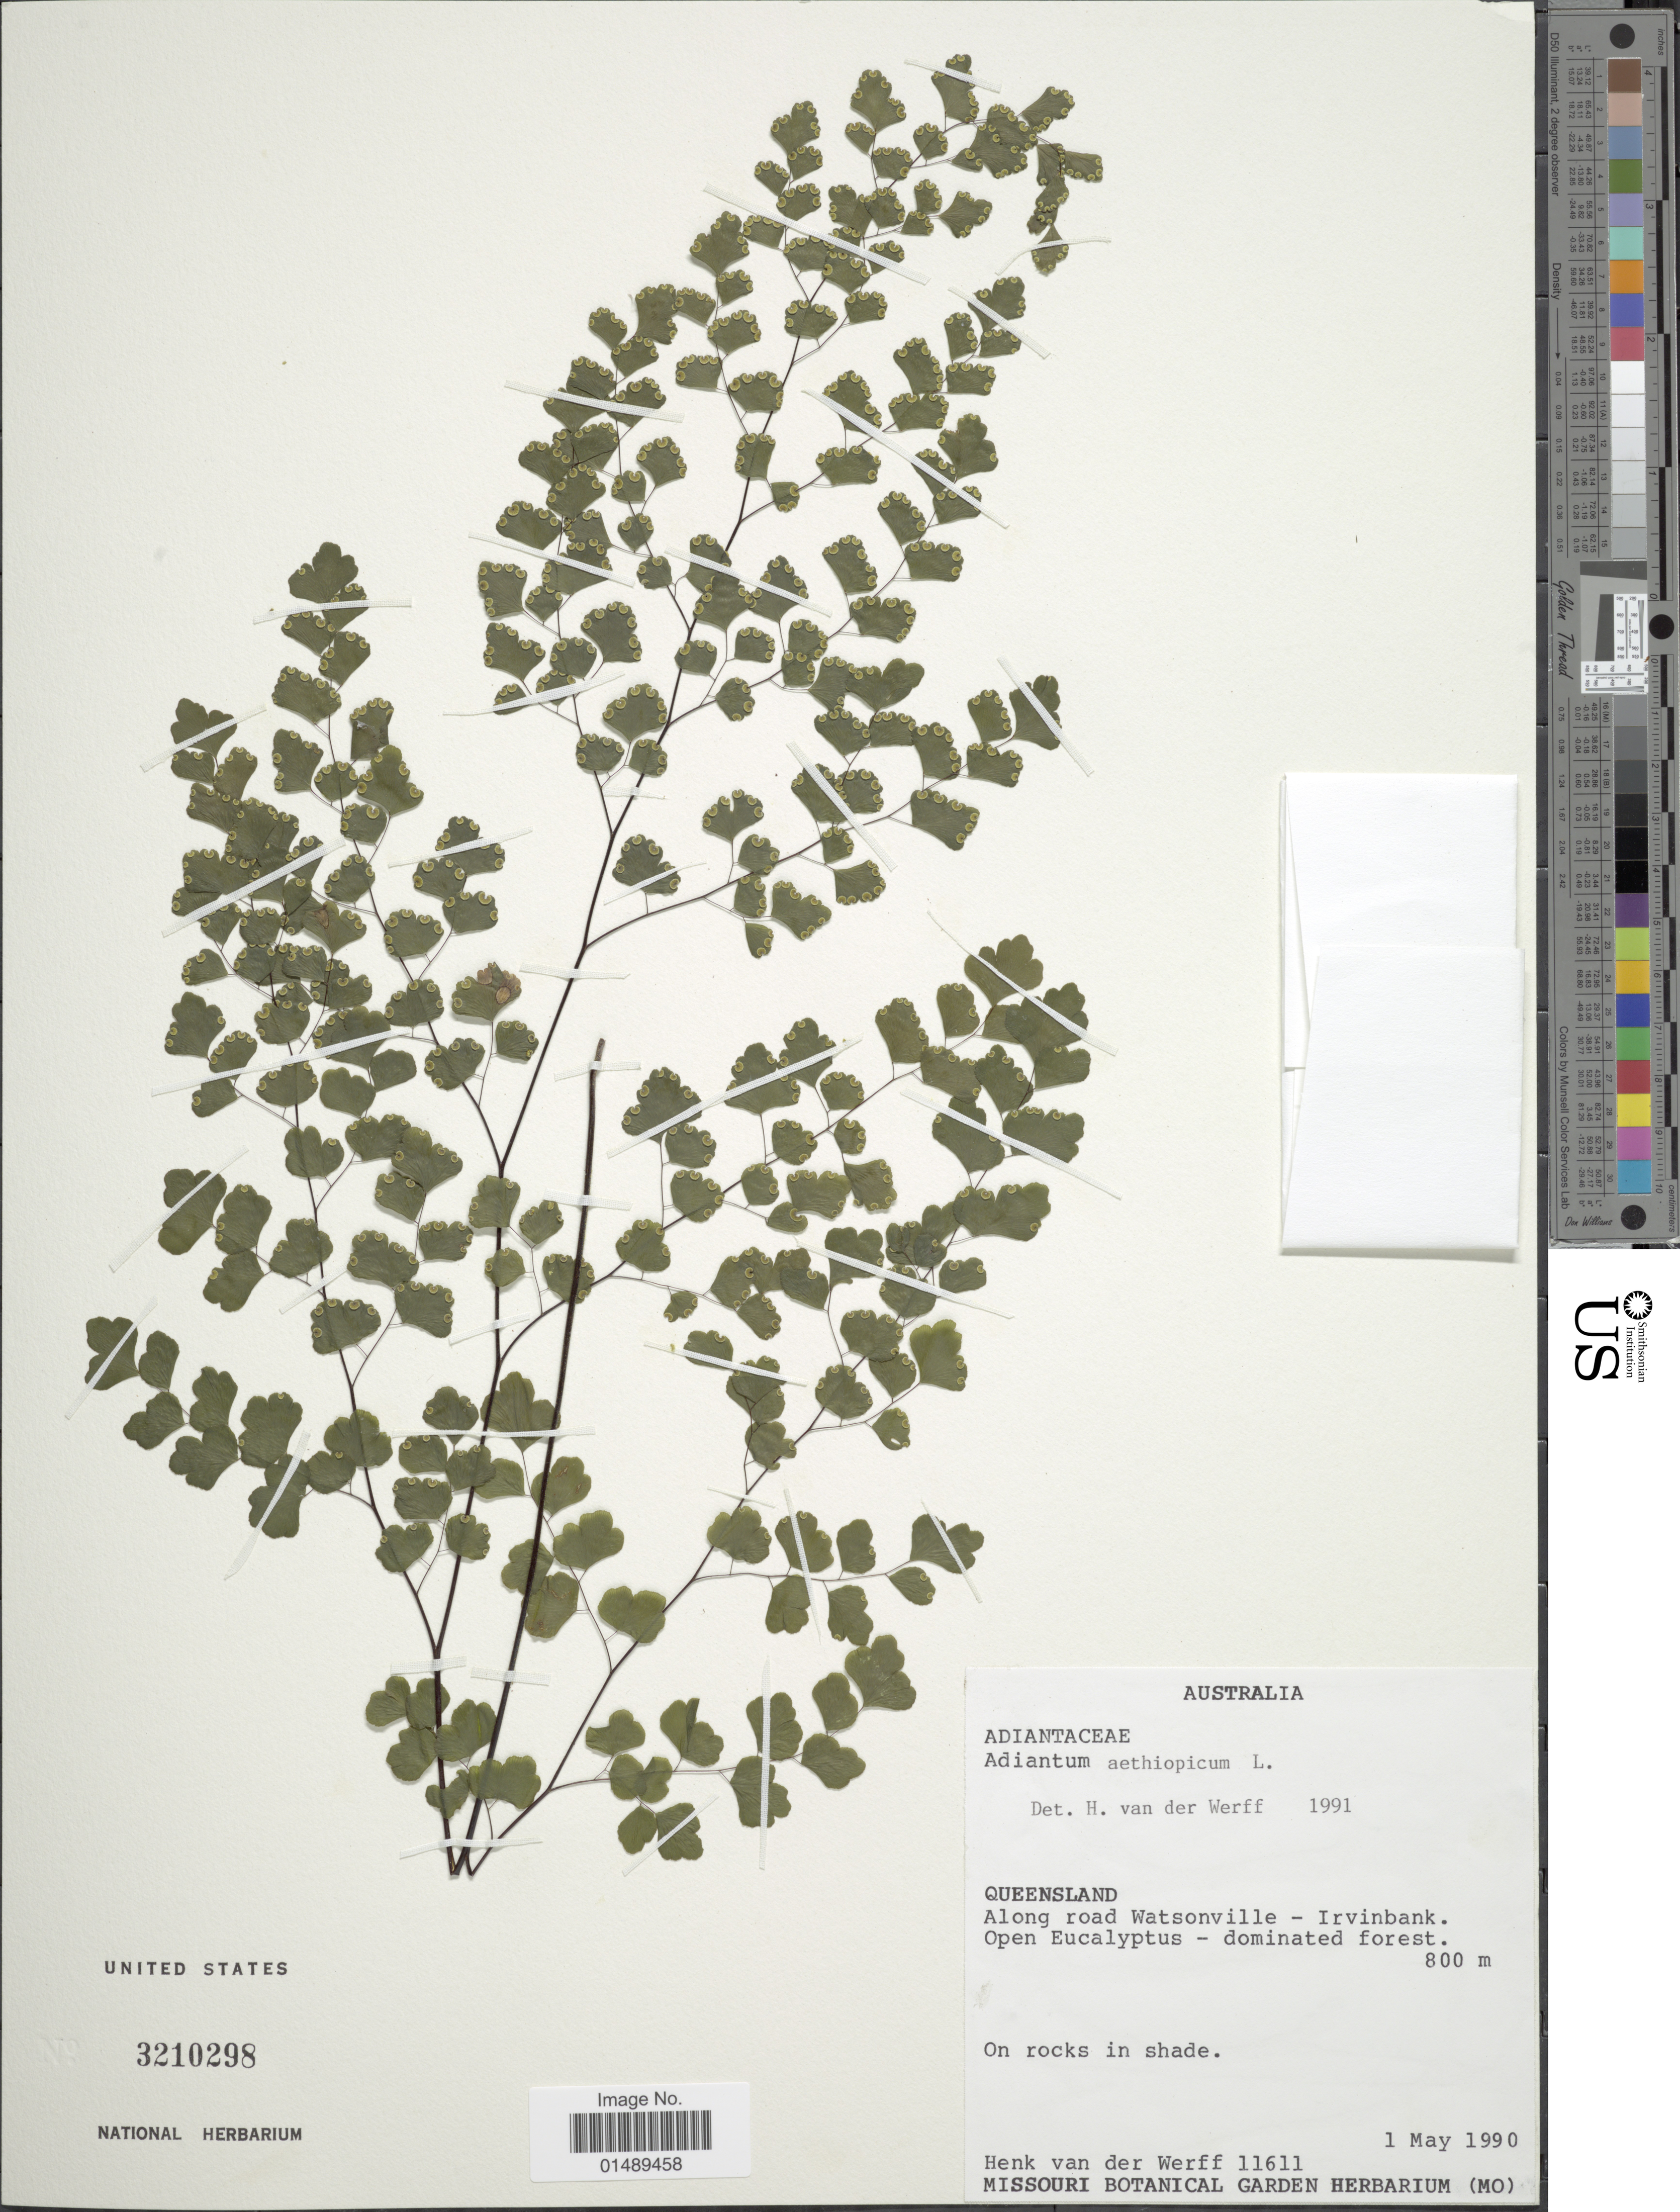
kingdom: Plantae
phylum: Tracheophyta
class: Polypodiopsida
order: Polypodiales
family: Pteridaceae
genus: Adiantum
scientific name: Adiantum aethiopicum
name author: L.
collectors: H. van der Werff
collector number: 11611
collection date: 1990-05-01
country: Australia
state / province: Queensland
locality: Along road Watsonville - Irvinbank,Open Eucalyptus- dominated forest. 800m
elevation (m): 800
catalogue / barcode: US 3210298